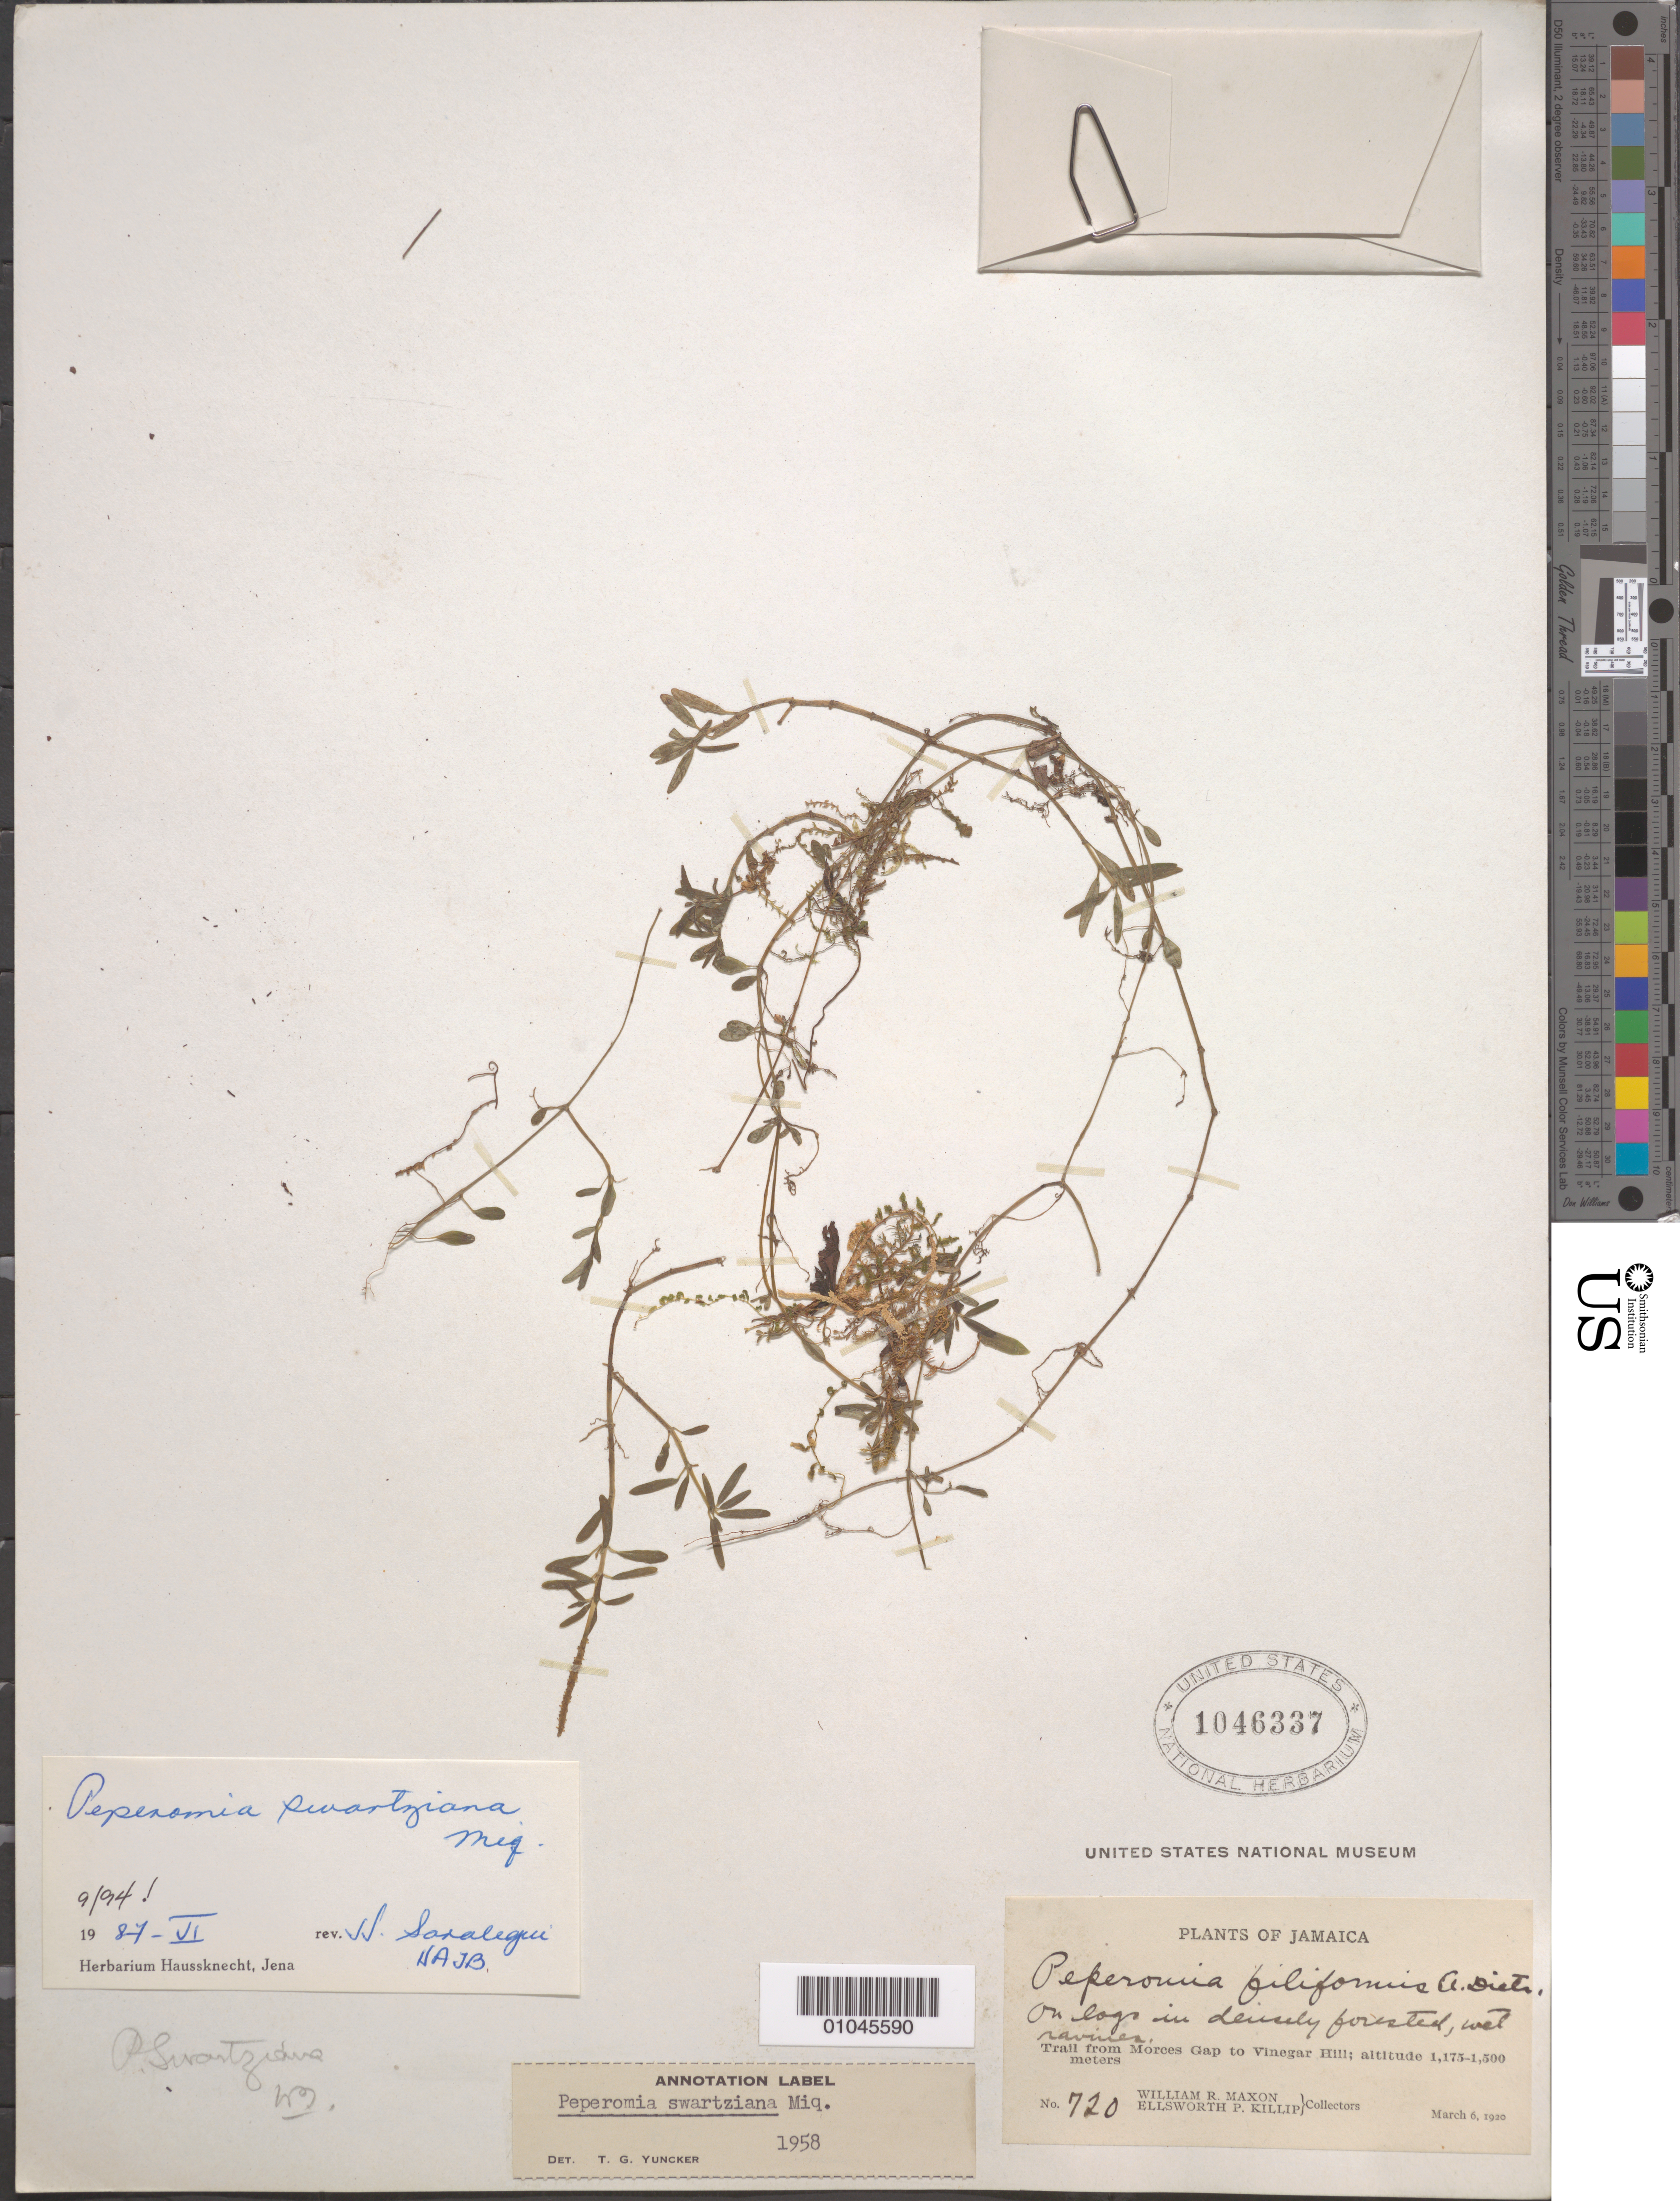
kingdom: Plantae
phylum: Tracheophyta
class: Magnoliopsida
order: Piperales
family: Piperaceae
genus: Peperomia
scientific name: Peperomia stellata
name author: (Sw.) A. Dietr.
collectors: W. R. Maxon & E. P. Killip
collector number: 720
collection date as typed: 06 Mar 1920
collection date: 1920-03-06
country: Jamaica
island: Jamaica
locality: On logs in densely forested wet ravine. Morces Gap to Vinegar Hill.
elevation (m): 1175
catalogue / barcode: US 1046337